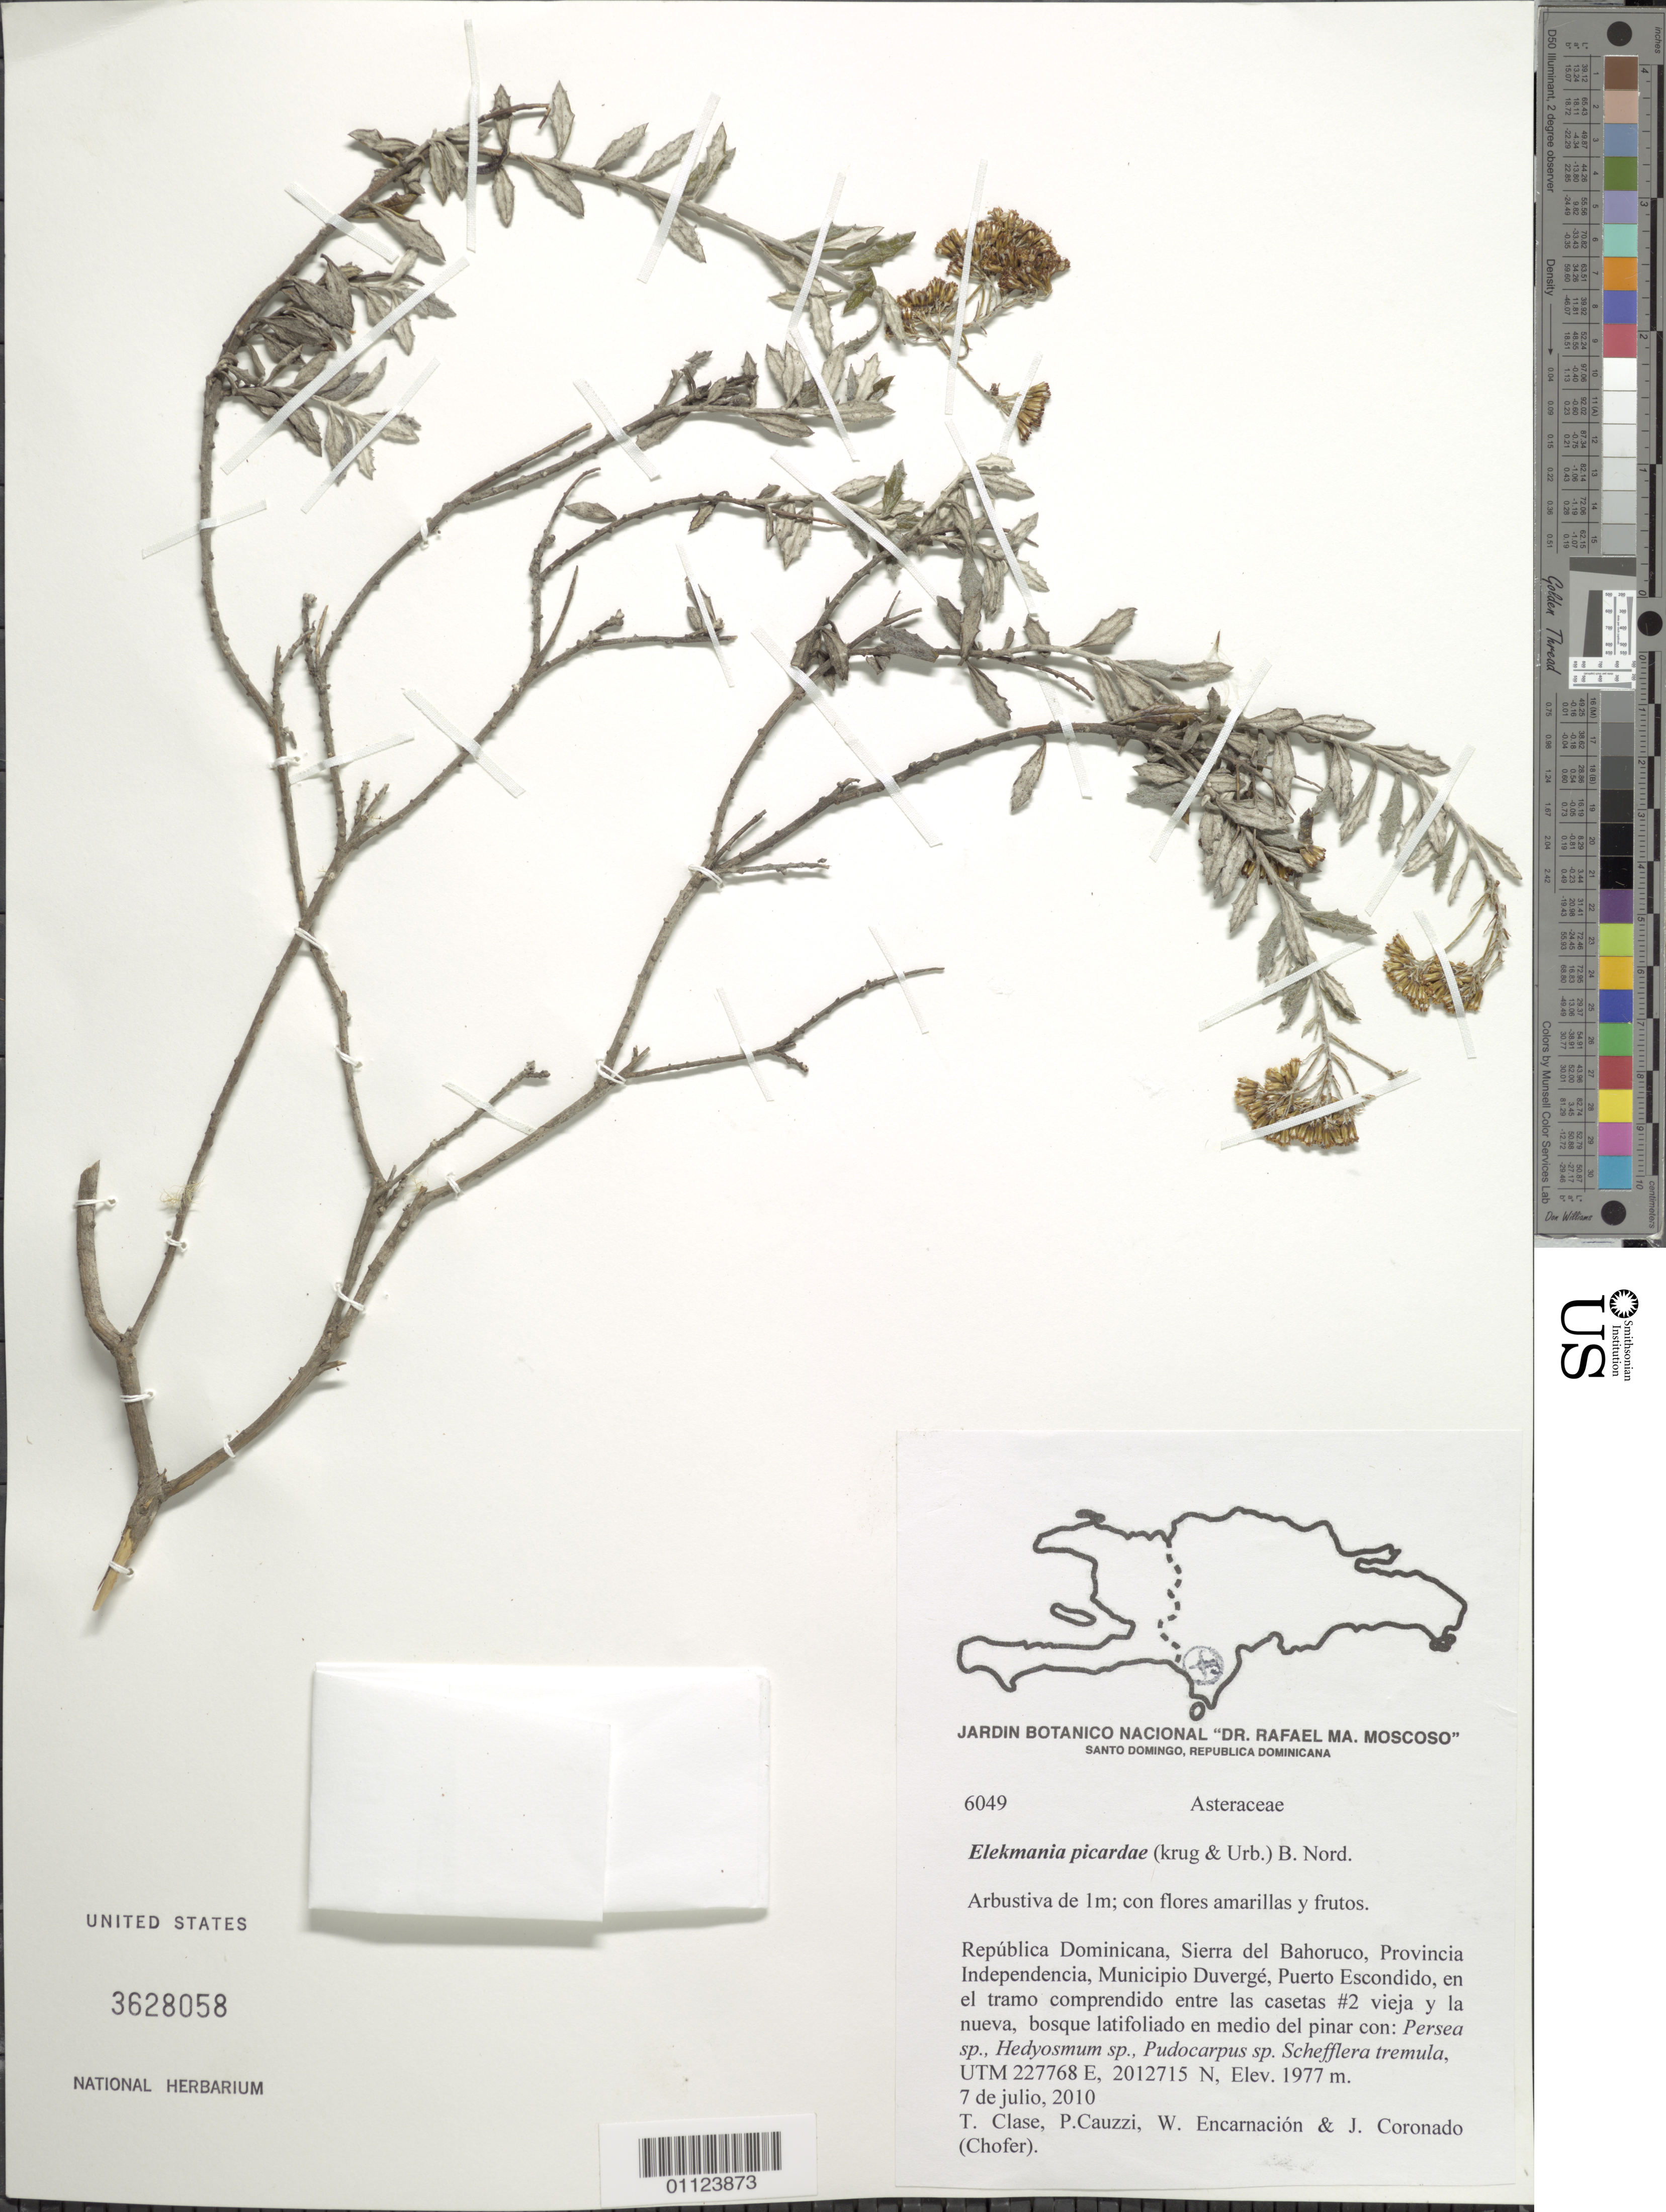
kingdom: Plantae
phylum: Tracheophyta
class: Magnoliopsida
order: Asterales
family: Asteraceae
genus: Senecio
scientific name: Senecio picardae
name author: Krug & Urb.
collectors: T. Clase, P. Cauzzi & W. Encarnación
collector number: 6049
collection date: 2010-07-07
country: Dominican Republic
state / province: Independencia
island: Hispaniola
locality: Sierra del Bahoruco, Municipio Duvergé, Puert Escondido, en el tramo comprendido entre las casetas #2 vieja y la nueva.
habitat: Bosque latifoliado en medio del pinar con: Persea sp., Hedyosmum sp., Pudo carpus sp., Schefflera tremula.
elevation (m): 1977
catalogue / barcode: US 3628058